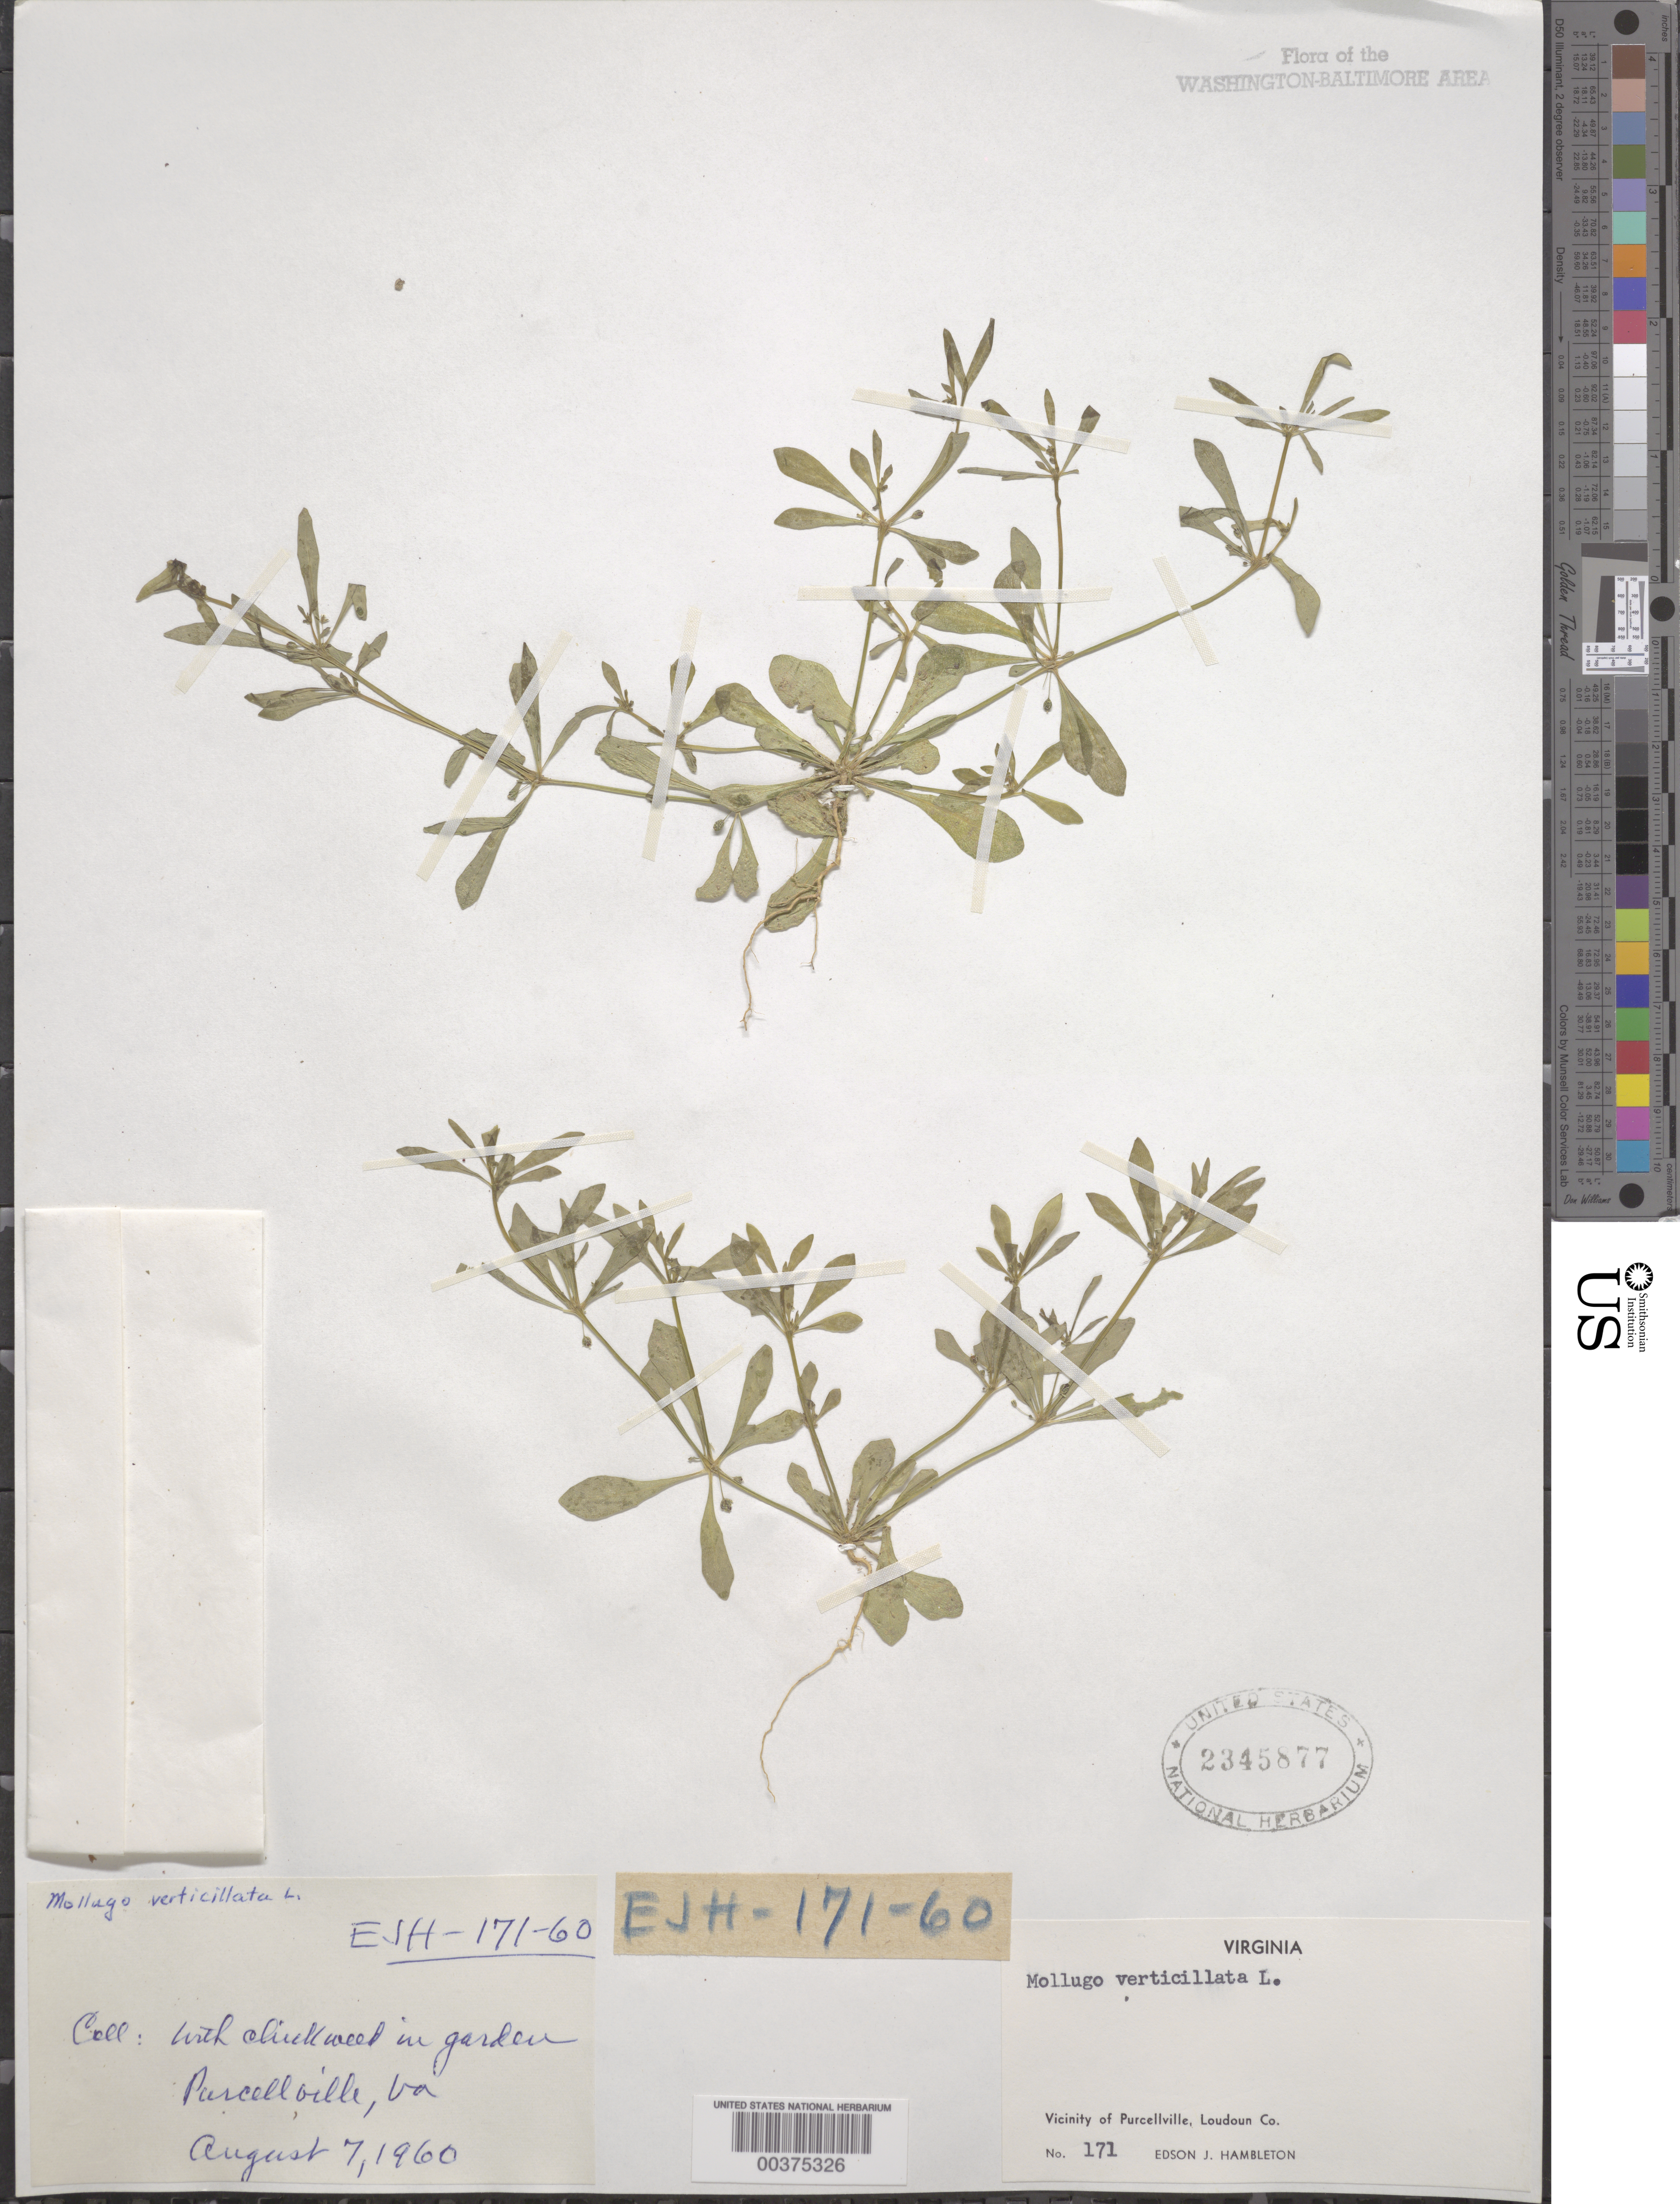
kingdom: Plantae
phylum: Tracheophyta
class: Magnoliopsida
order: Caryophyllales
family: Molluginaceae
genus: Mollugo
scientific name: Mollugo verticillata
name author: L.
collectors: E. Hambleton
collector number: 171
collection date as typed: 07 Aug 1960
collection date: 1960-08-07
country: United States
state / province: Virginia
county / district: Loudoun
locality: Purcellville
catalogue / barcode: US 2345877